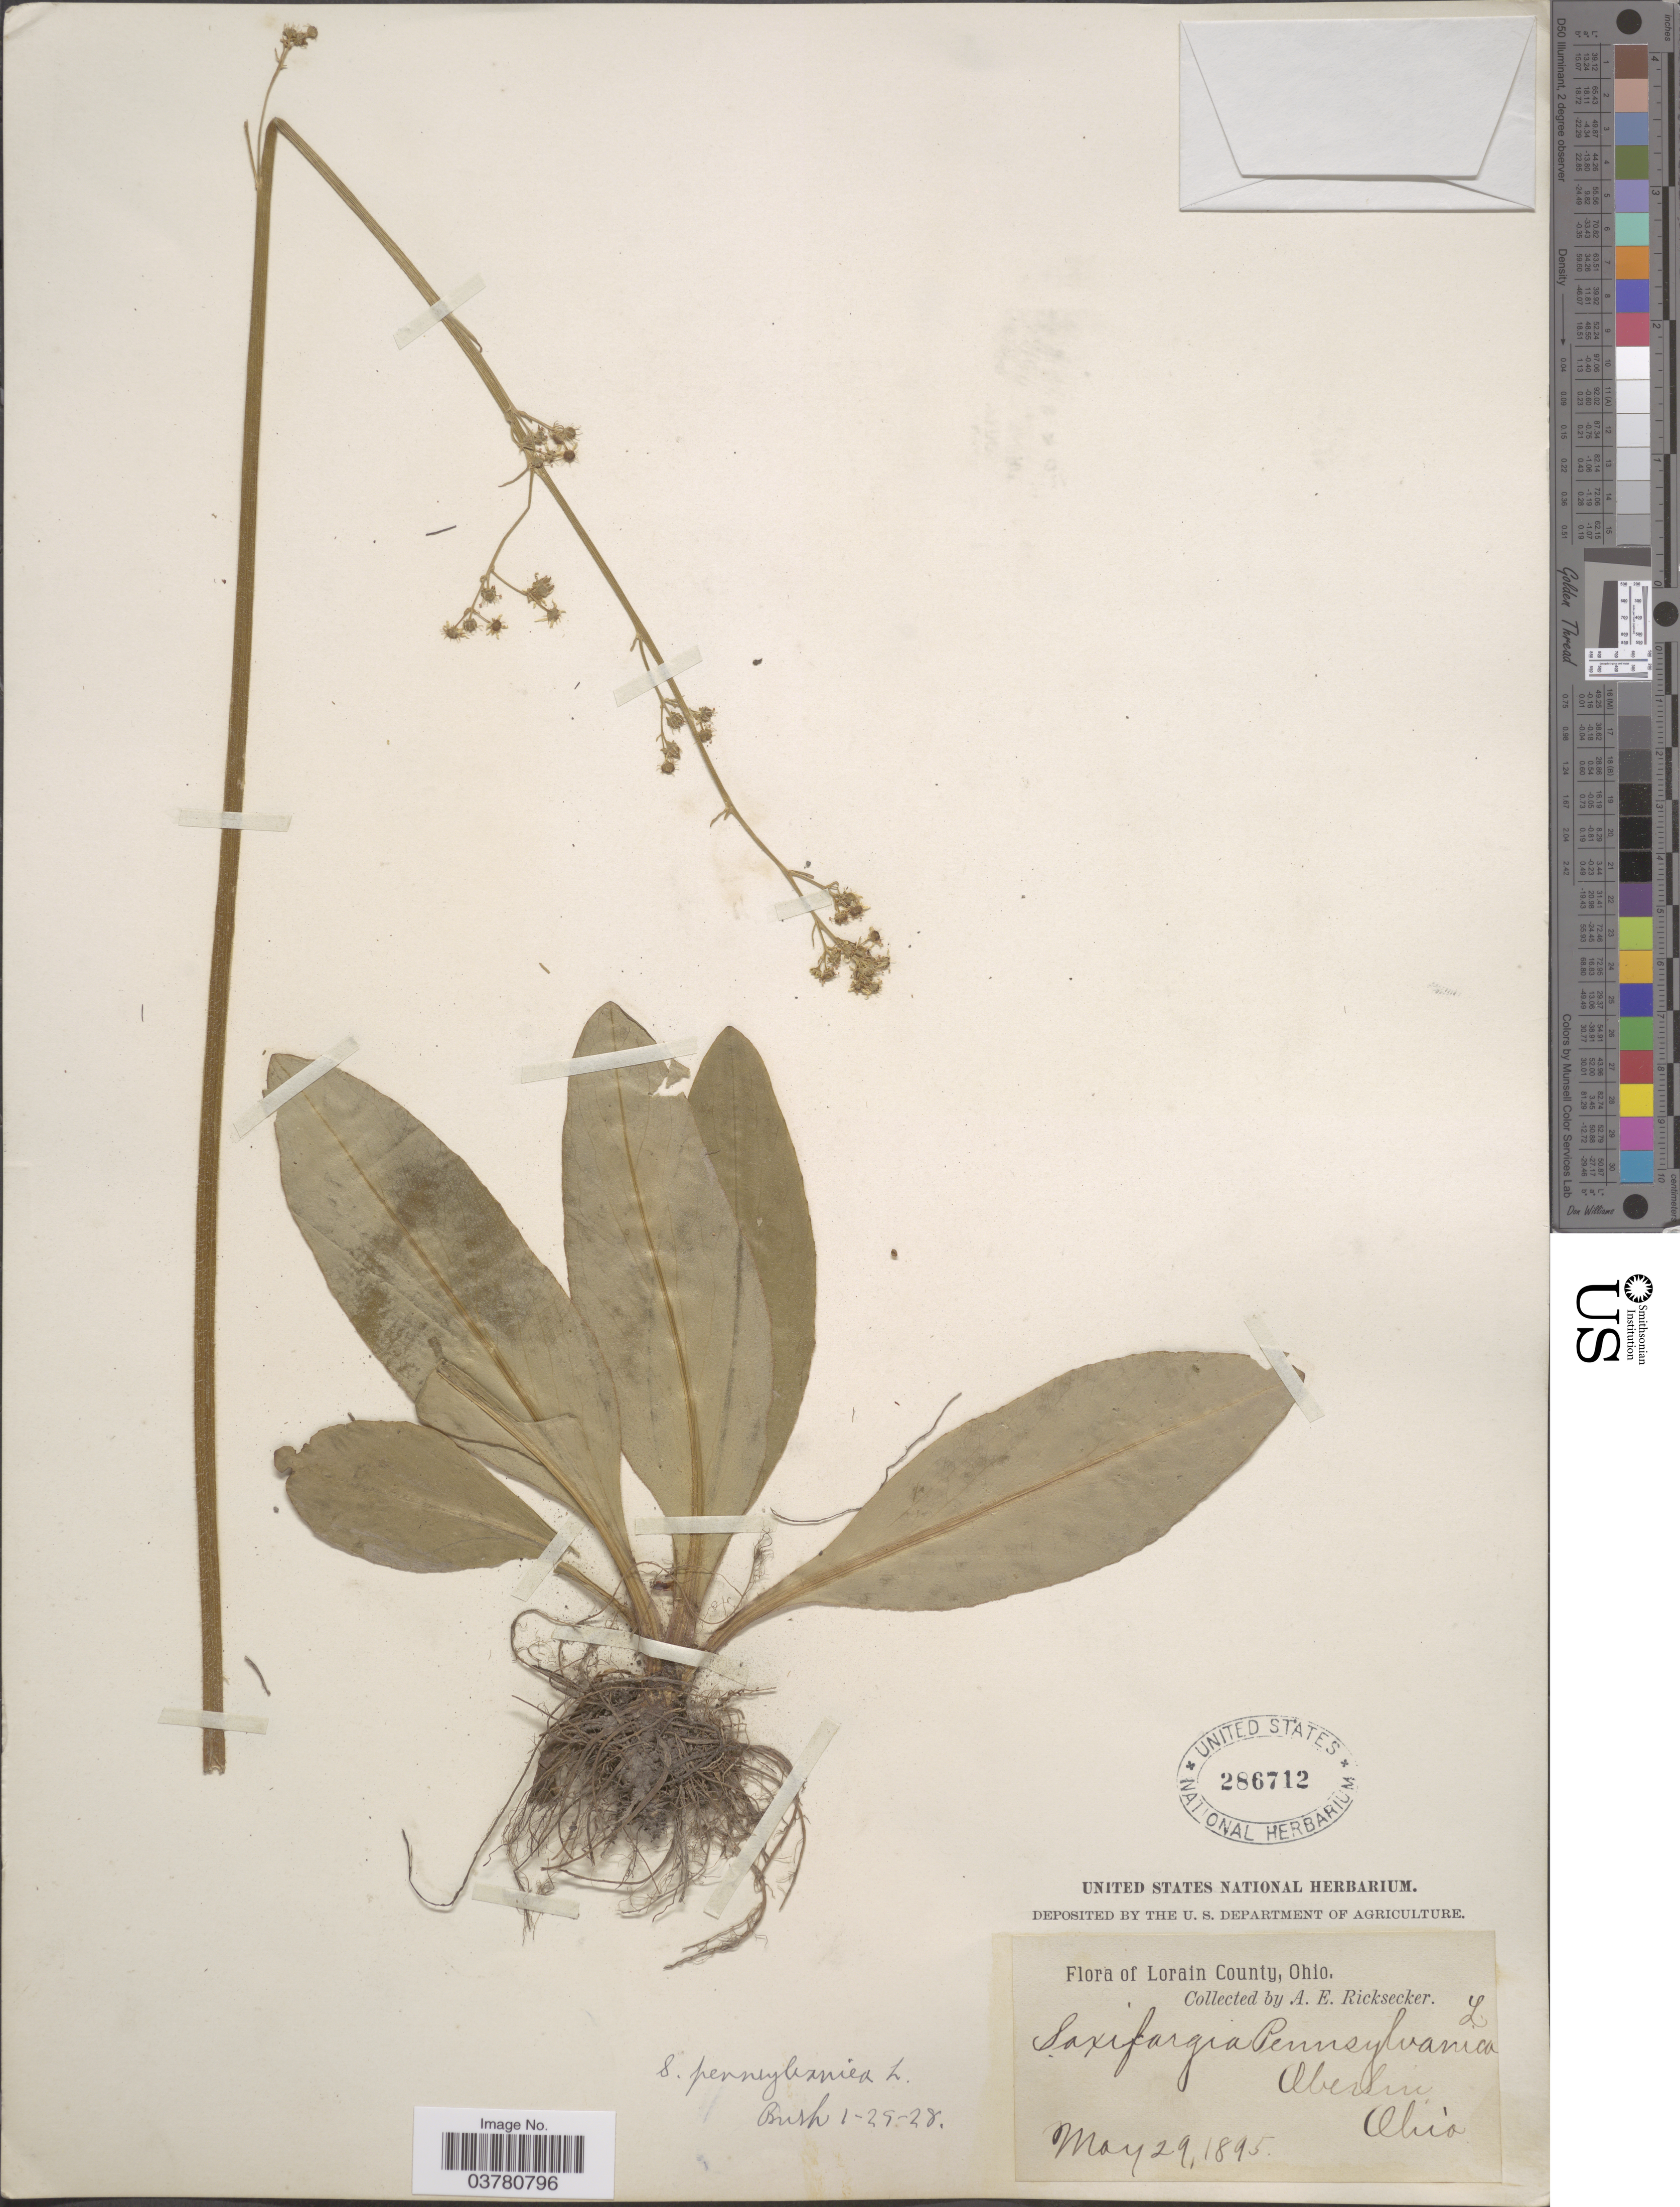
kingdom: Plantae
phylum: Tracheophyta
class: Magnoliopsida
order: Saxifragales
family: Saxifragaceae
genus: Micranthes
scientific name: Micranthes pensylvanica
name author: (L.) Haw.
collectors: A. E. Ricksecker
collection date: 1895-05-29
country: United States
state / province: Ohio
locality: Lorain County. Oberlin.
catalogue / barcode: US 286712